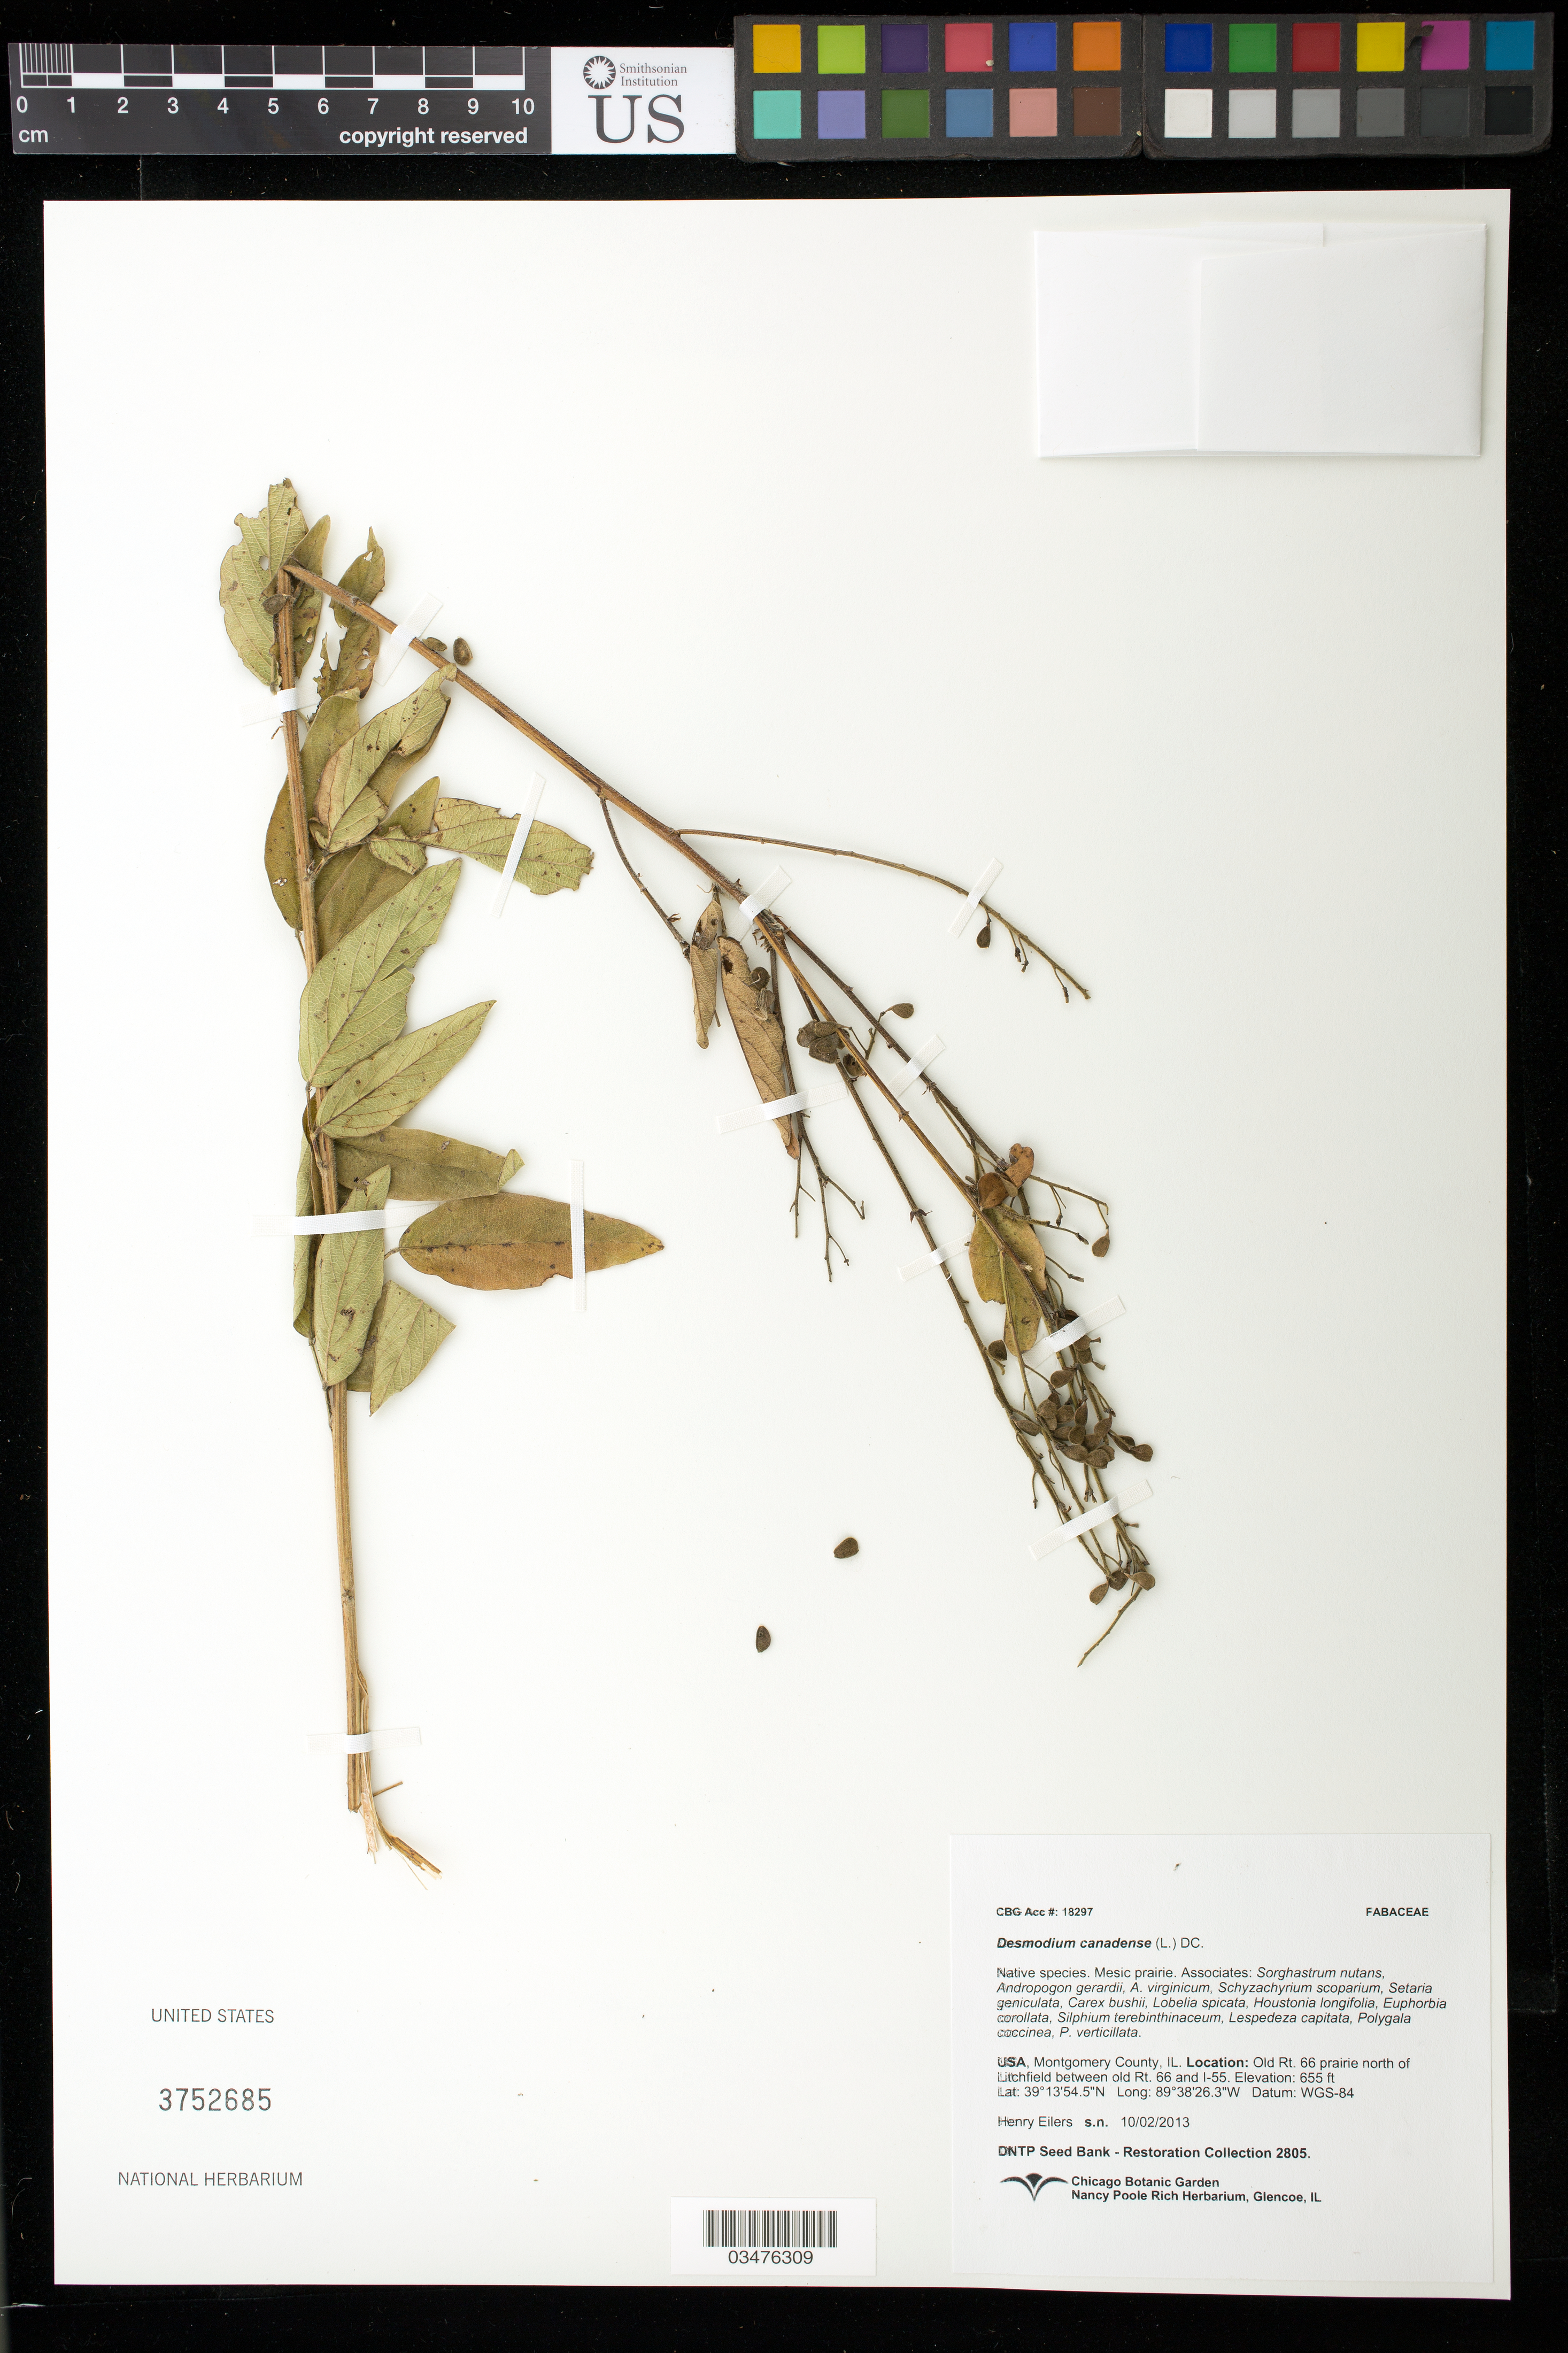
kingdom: Plantae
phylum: Tracheophyta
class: Magnoliopsida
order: Fabales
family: Fabaceae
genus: Desmodium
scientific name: Desmodium canadense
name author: (L.) DC.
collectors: H. Eilers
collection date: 2013-10-02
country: United States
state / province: Illinois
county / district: Montgomery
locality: Old Rt 66 prairie north of Litchfield between old Rt 66 and I-55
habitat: Mesic prairie. With Carex bushii, Lobelia spicata, Euphorbia corollata, ect.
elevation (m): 200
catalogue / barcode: US 3752685